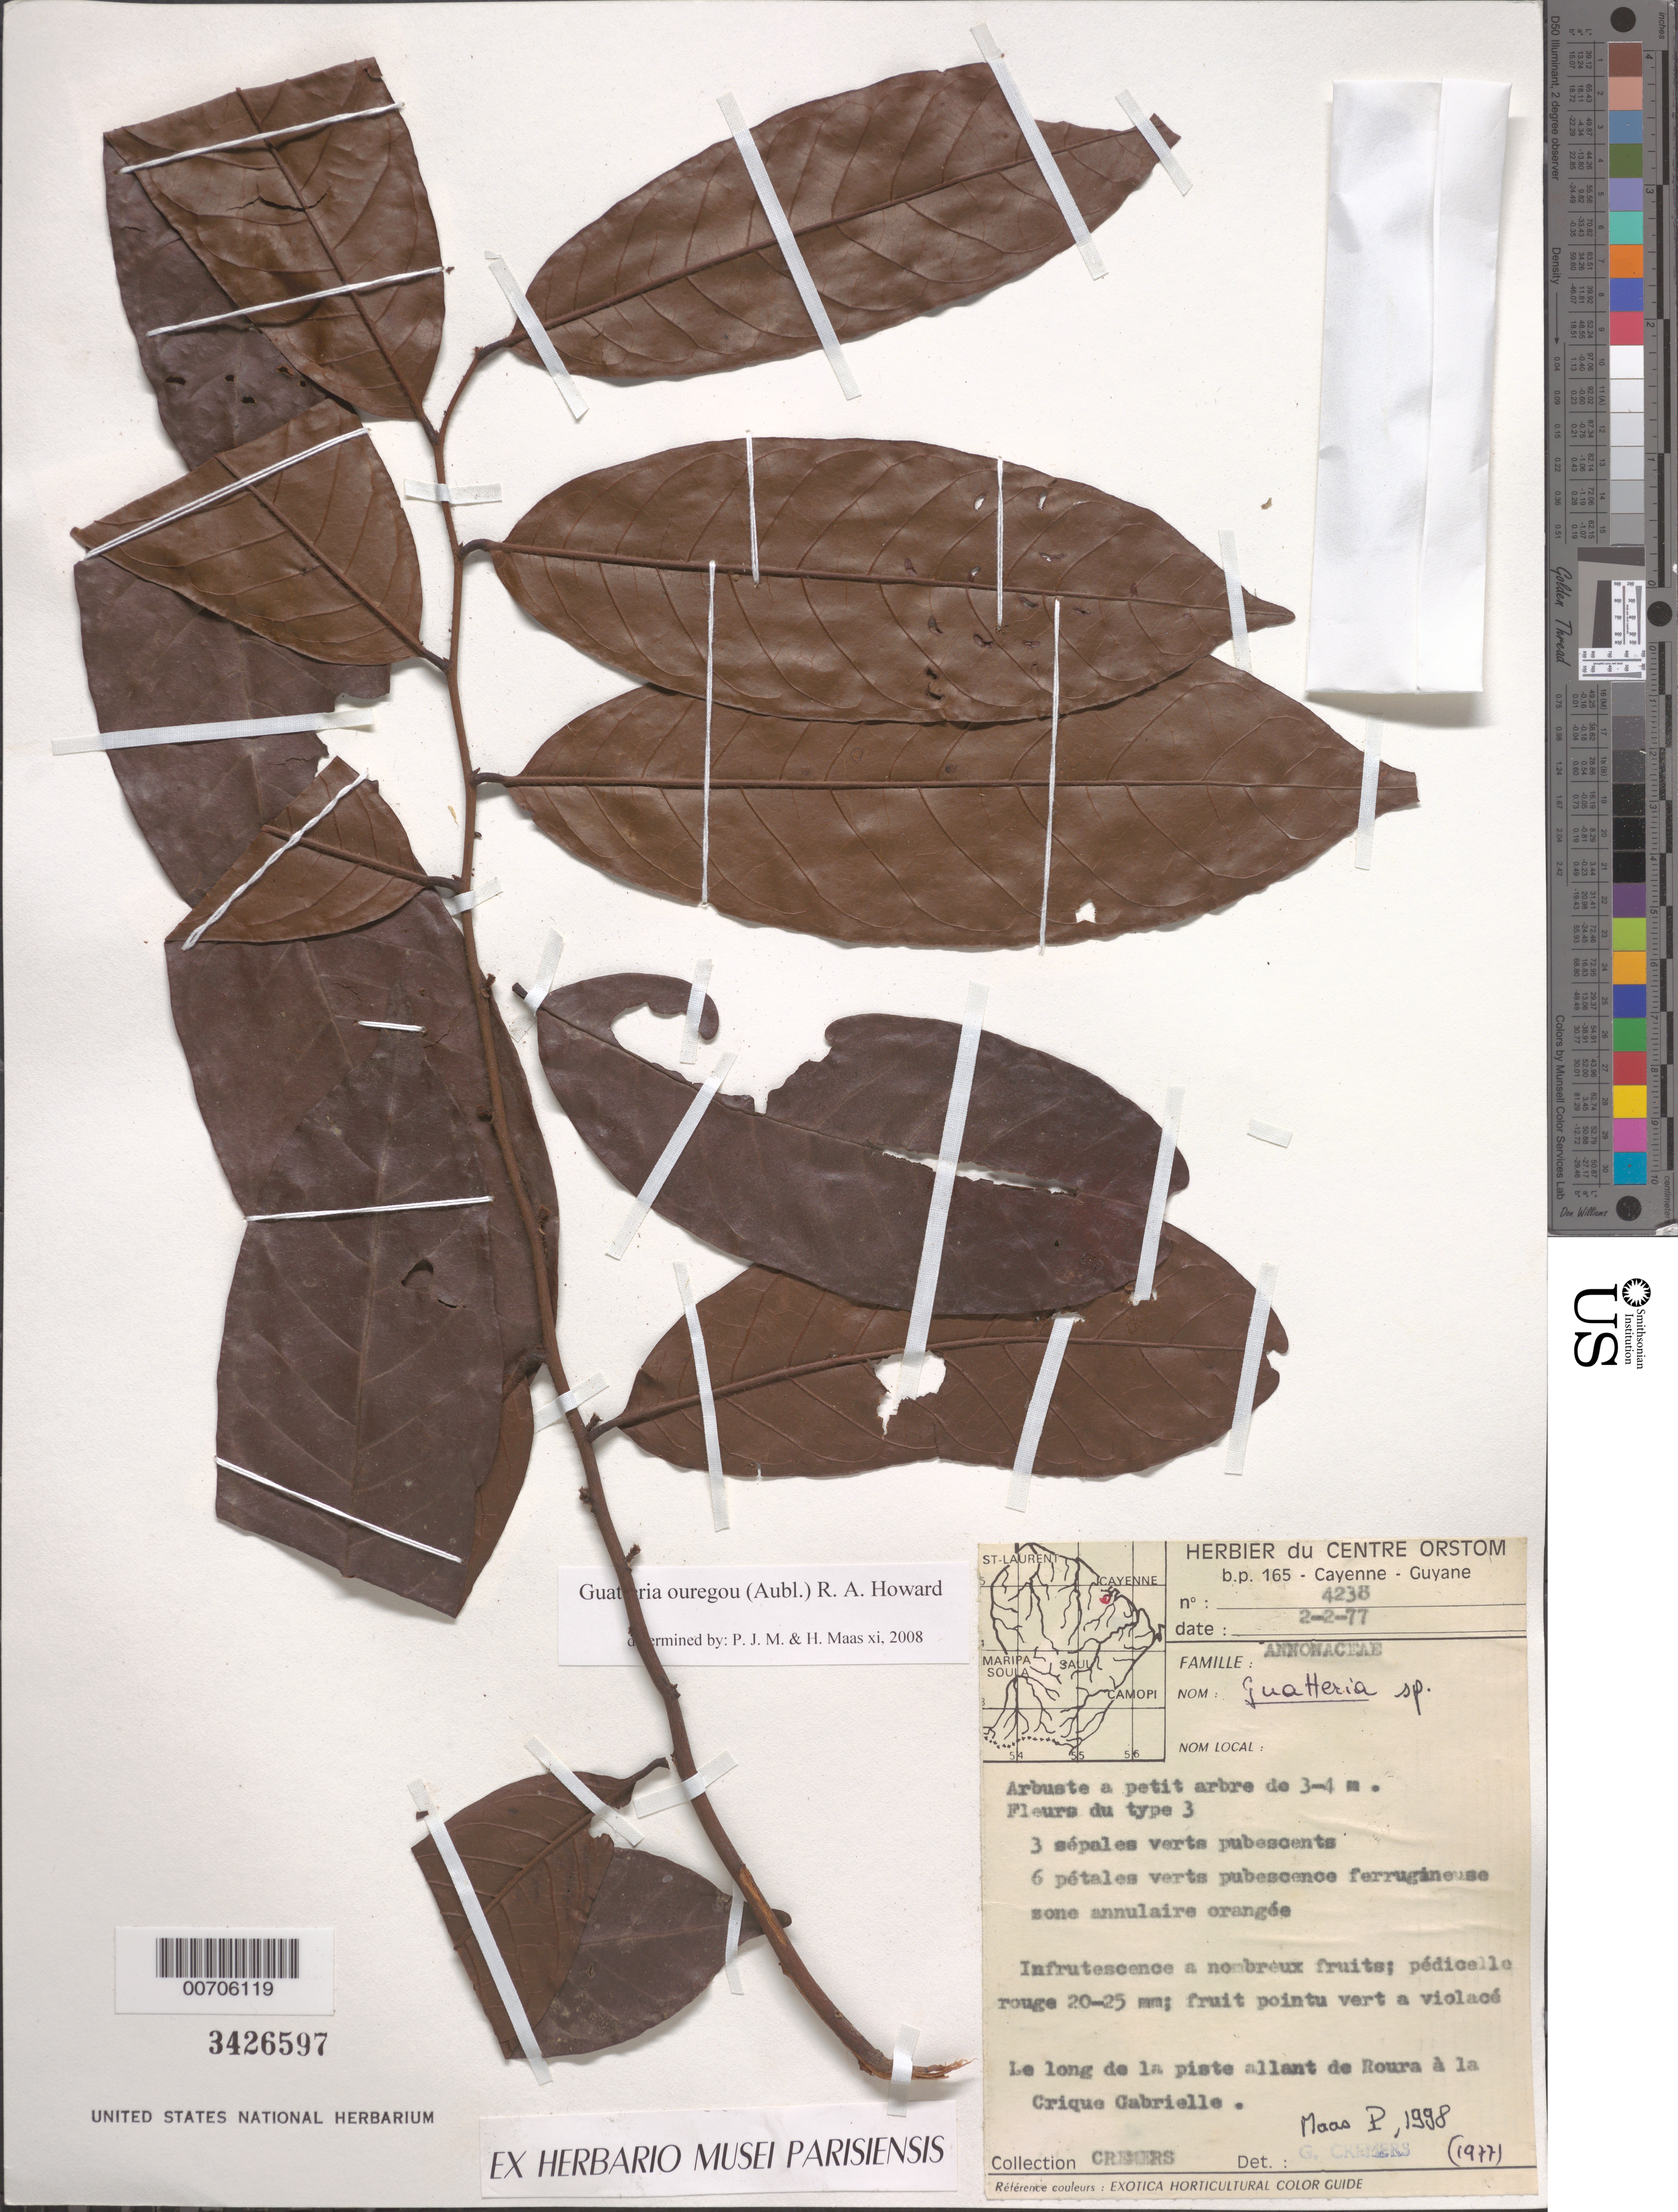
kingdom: Plantae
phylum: Tracheophyta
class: Magnoliopsida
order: Magnoliales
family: Annonaceae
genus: Guatteria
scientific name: Guatteria ouregou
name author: (Aubl.) Dunal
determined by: Maas, Paul J.; Maas, H.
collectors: G. Cremers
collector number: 4238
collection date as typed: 2-Feb-77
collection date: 1977-02-02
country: French Guiana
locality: Crique Gabrielle, trail to Roura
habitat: Along trail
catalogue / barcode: US 3426597